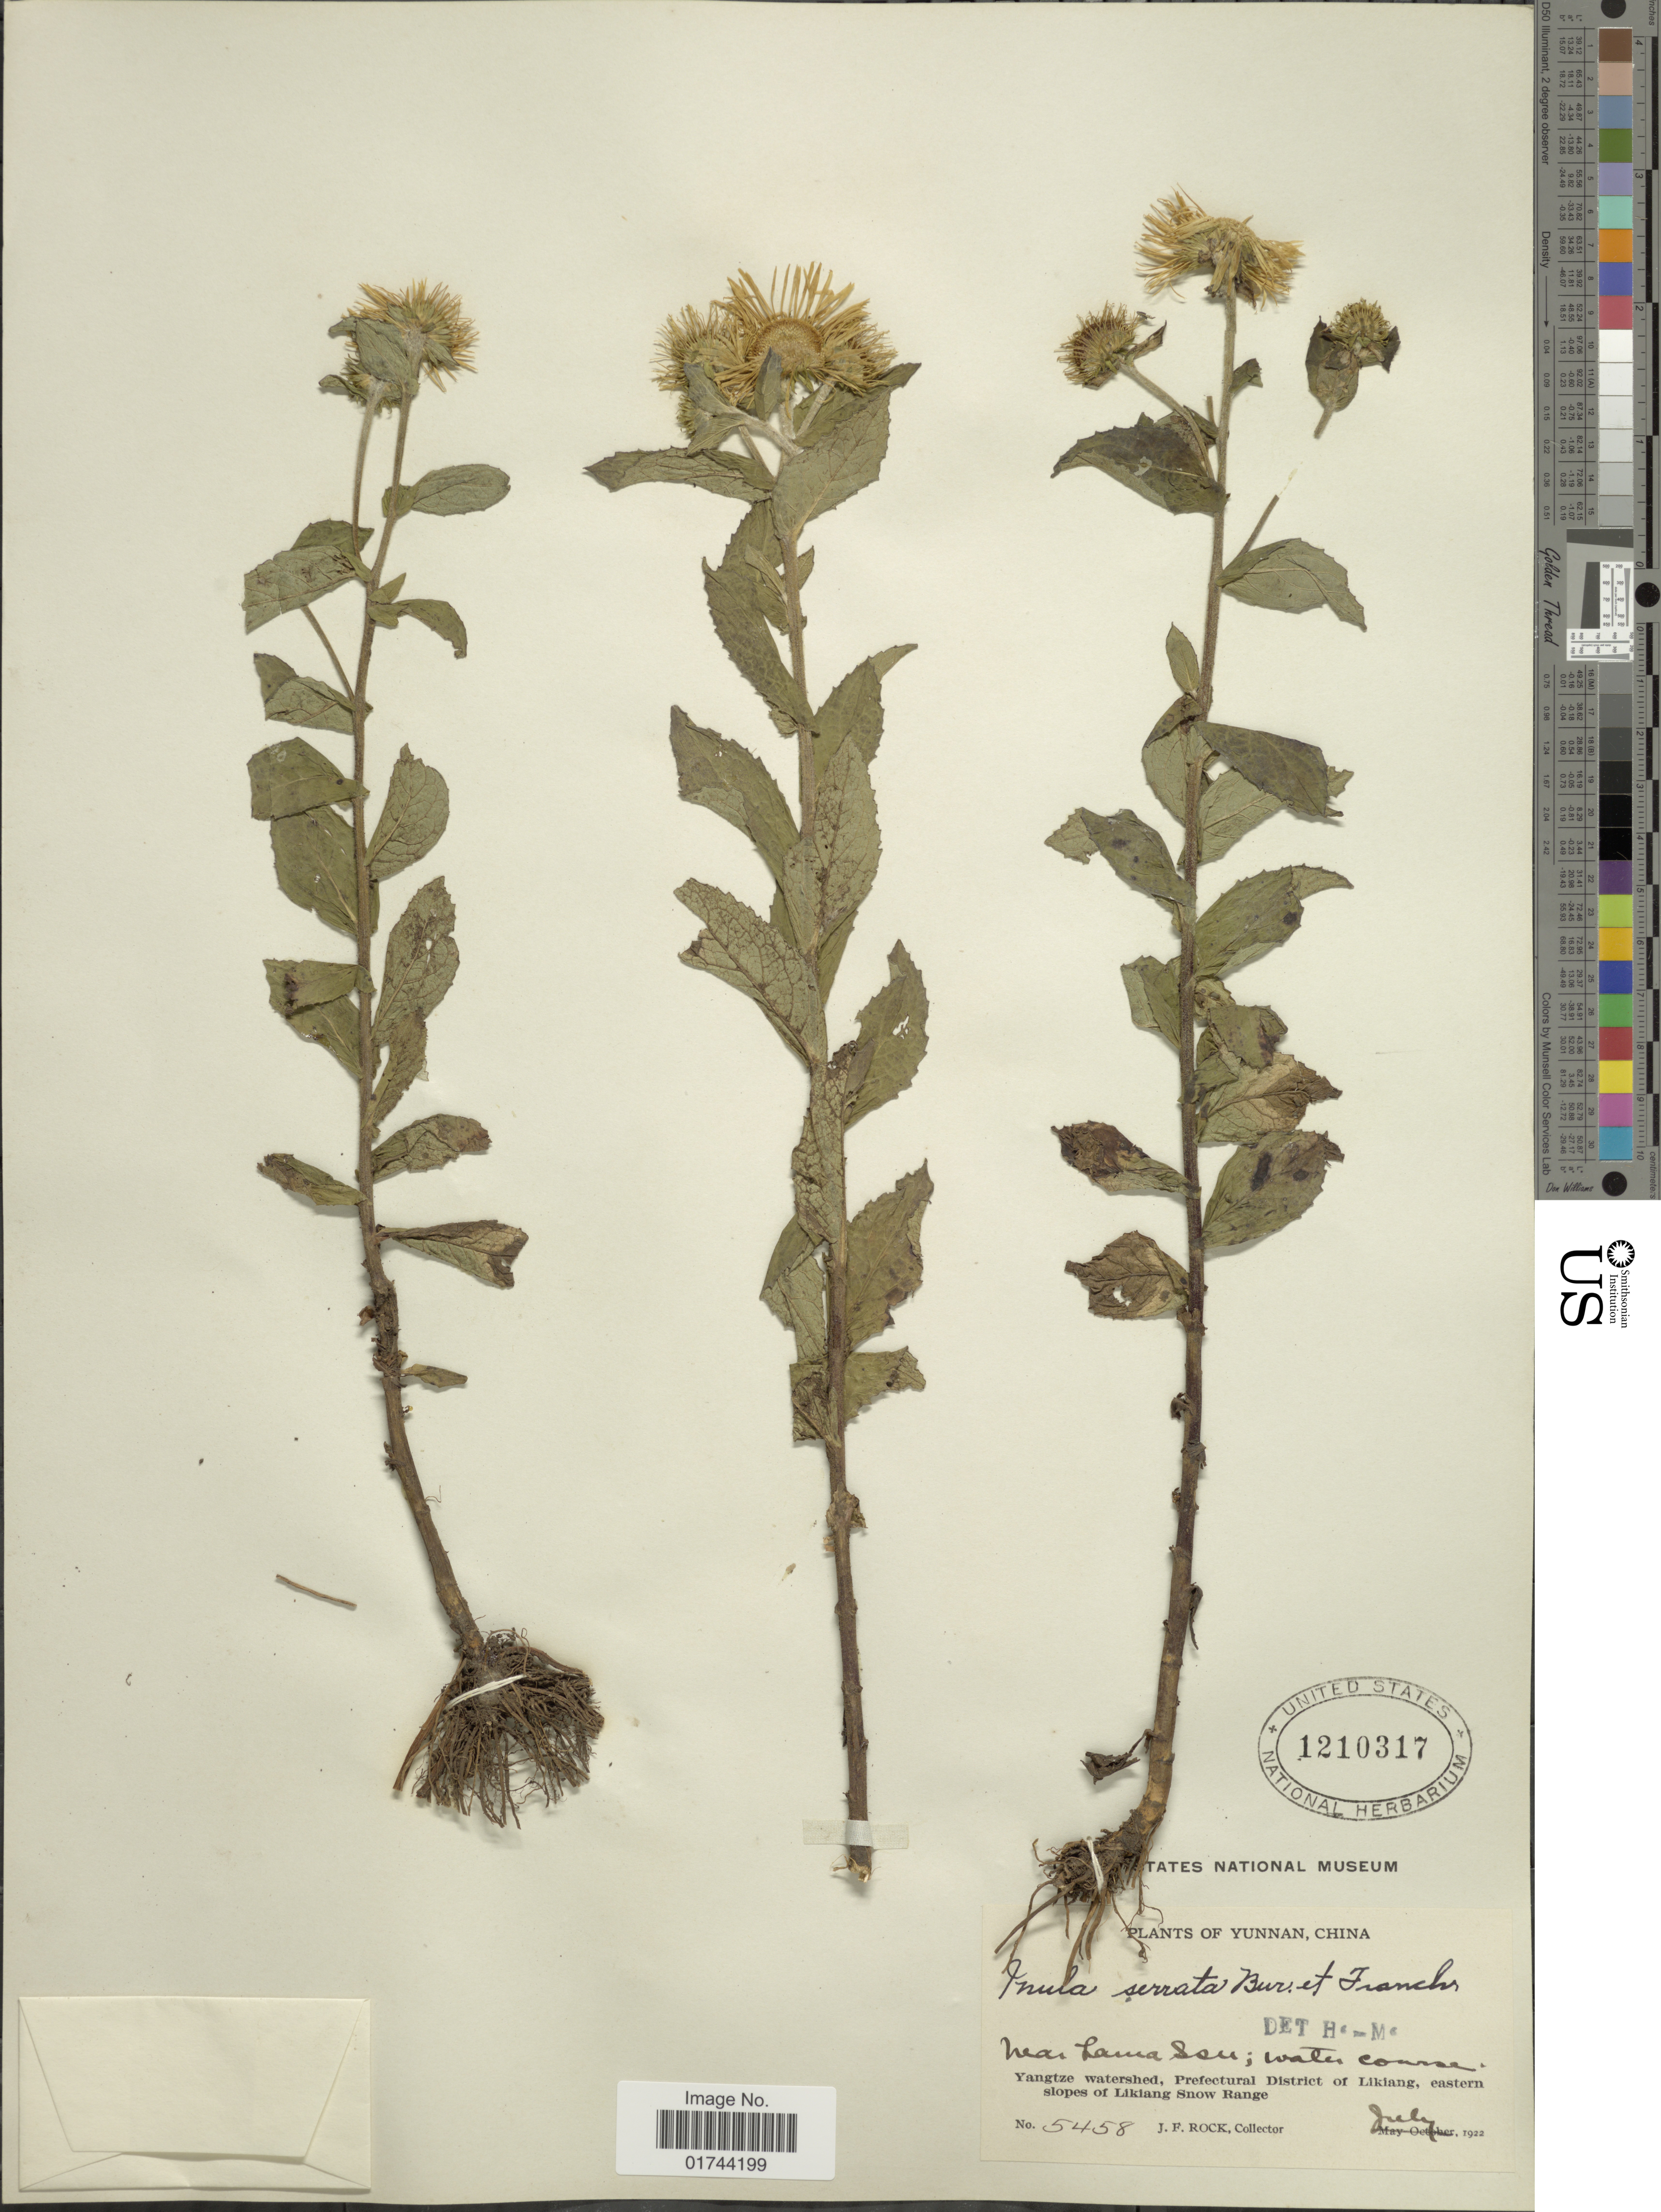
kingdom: Plantae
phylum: Tracheophyta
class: Magnoliopsida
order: Asterales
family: Asteraceae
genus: Inula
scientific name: Inula serrata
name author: Bureau & Franch.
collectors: J. Rock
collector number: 5458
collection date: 1922-07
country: China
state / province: Yunnan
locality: Near Lama Ssu, Yangtze watershed, Prefectural District of Likiang, eastern slopes of Likiang Snow Range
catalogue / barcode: US 1210317